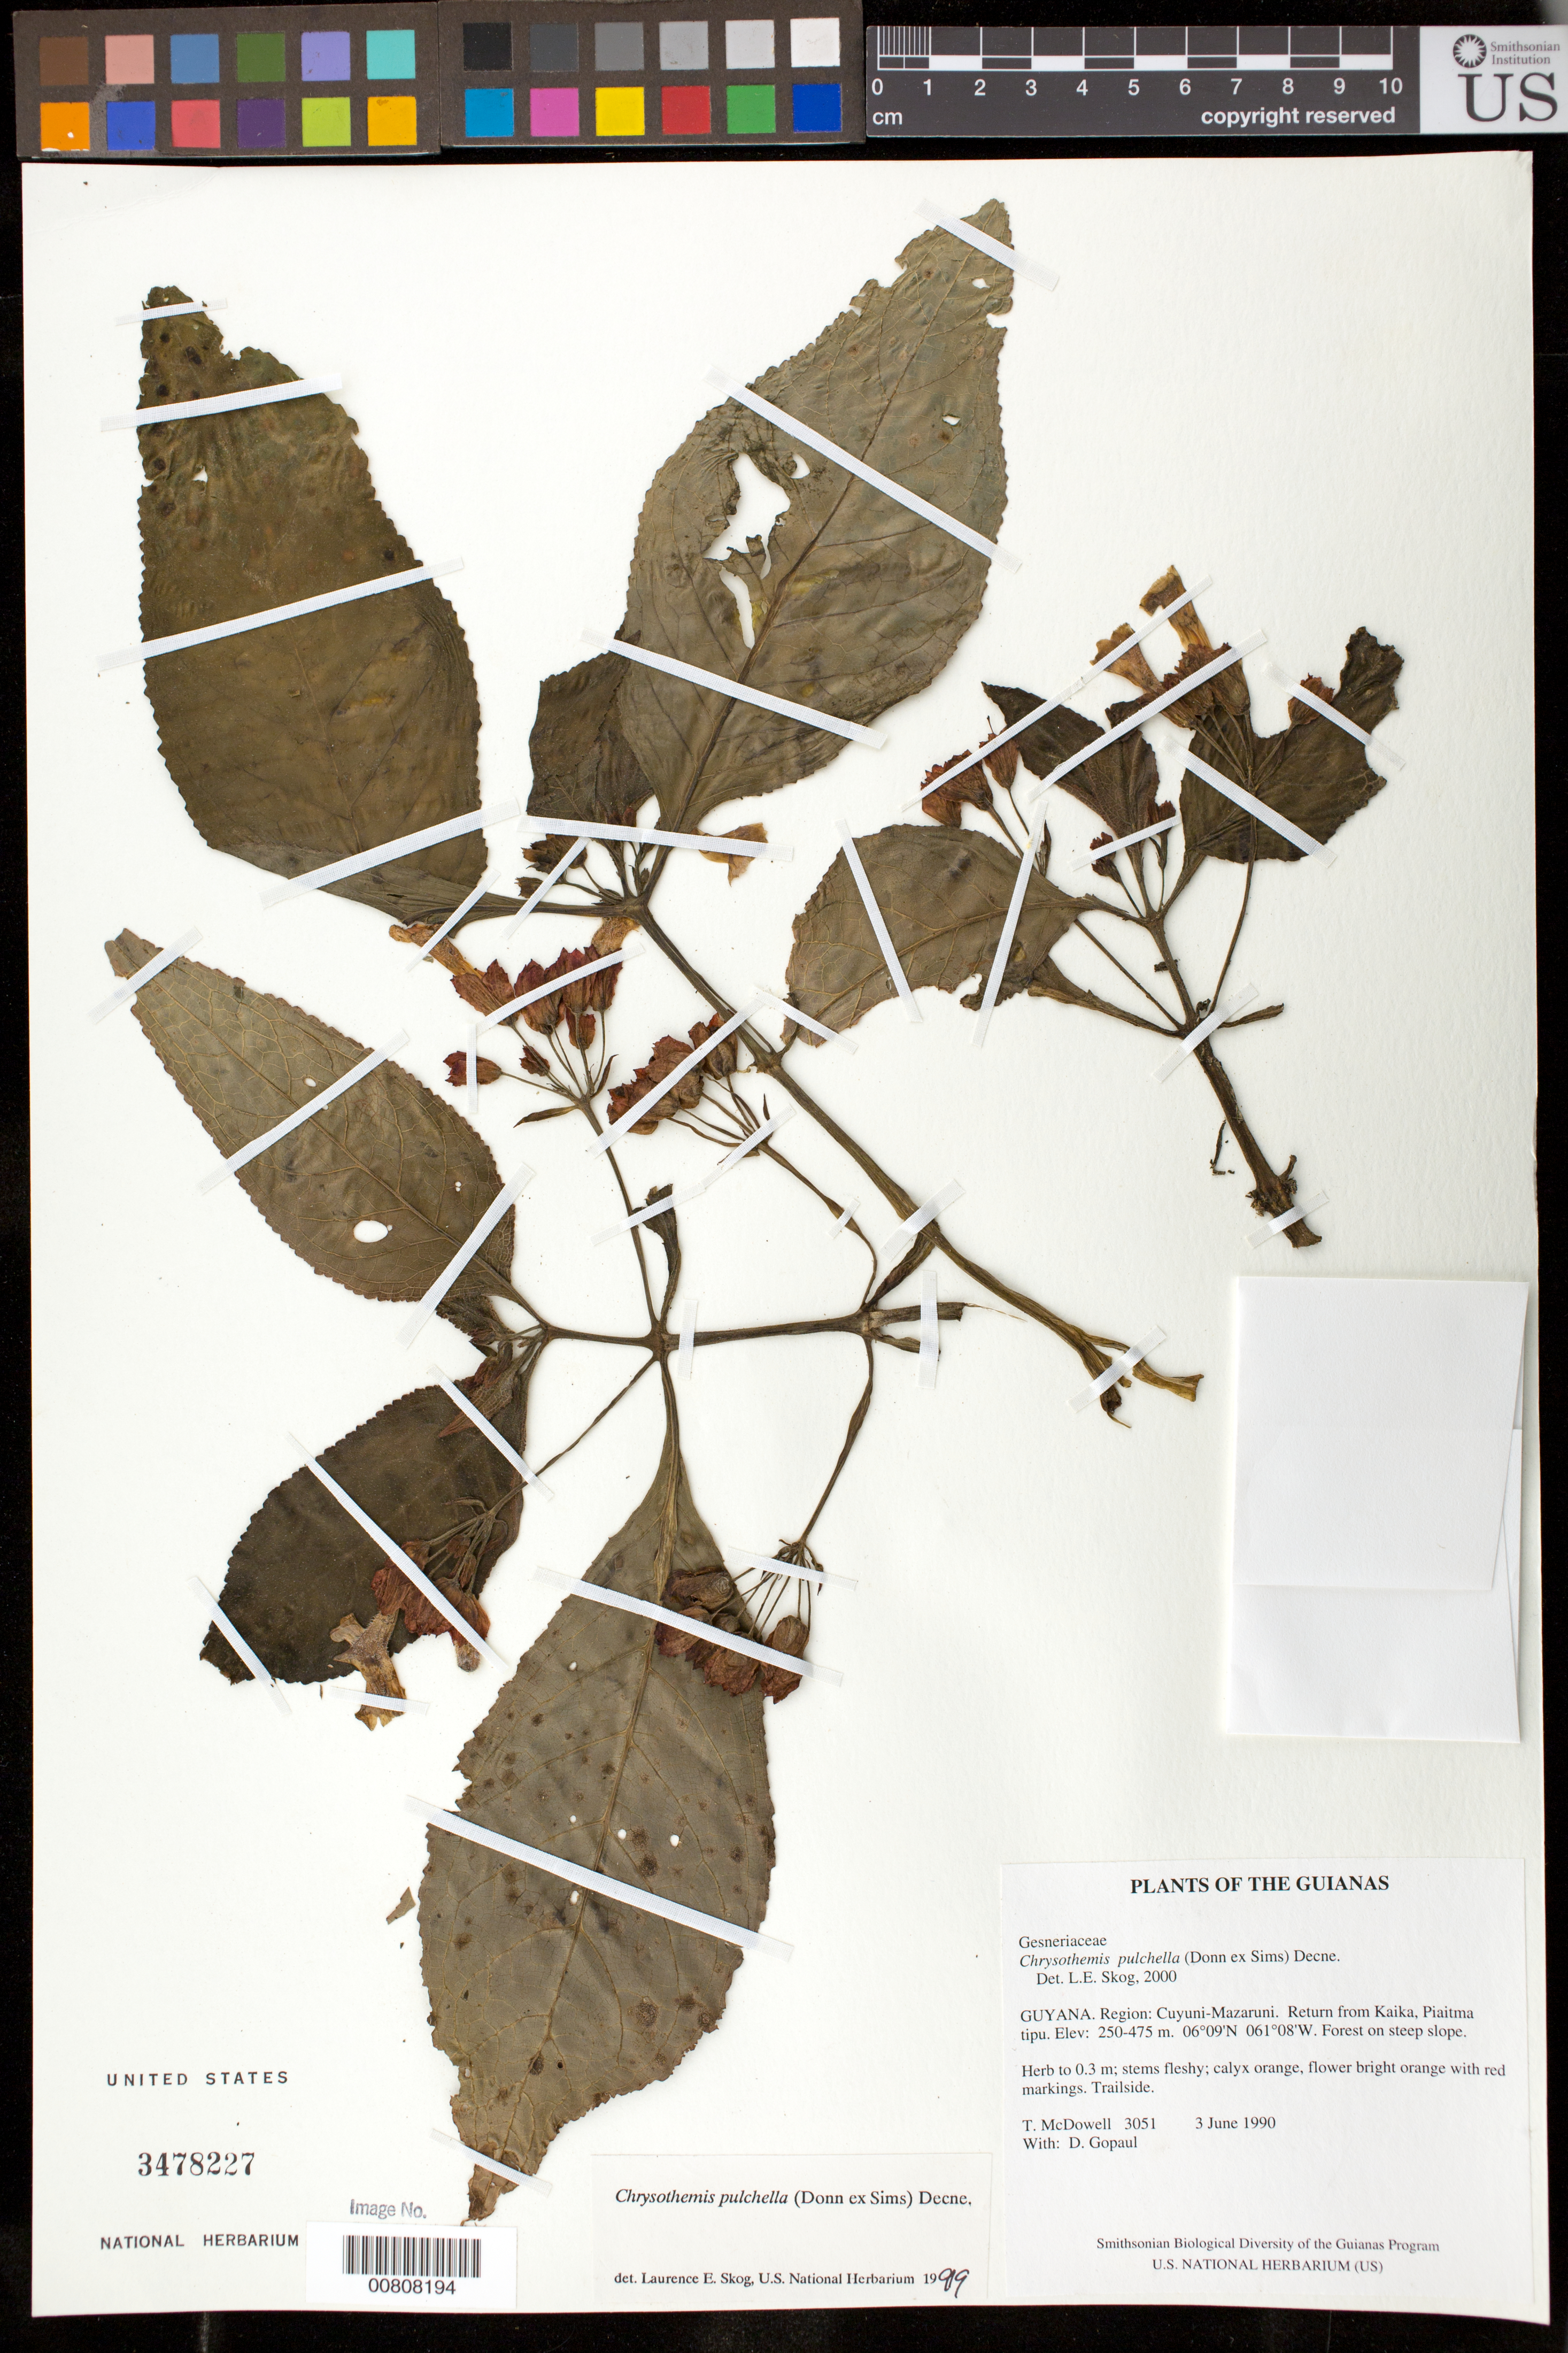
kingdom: Plantae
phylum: Tracheophyta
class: Magnoliopsida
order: Lamiales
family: Gesneriaceae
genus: Chrysothemis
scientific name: Chrysothemis pulchella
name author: (Donn ex Sims) Decne.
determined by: Skog, Laurence E.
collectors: T. McDowell, D. Hughs & D. Gopaul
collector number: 3051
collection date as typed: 3 June 1990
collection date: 1990-06-03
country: Guyana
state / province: Cuyuni-Mazaruni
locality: Return from Kaikan, Piaitma tipu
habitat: Forest on steep slope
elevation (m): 250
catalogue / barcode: US 3478227